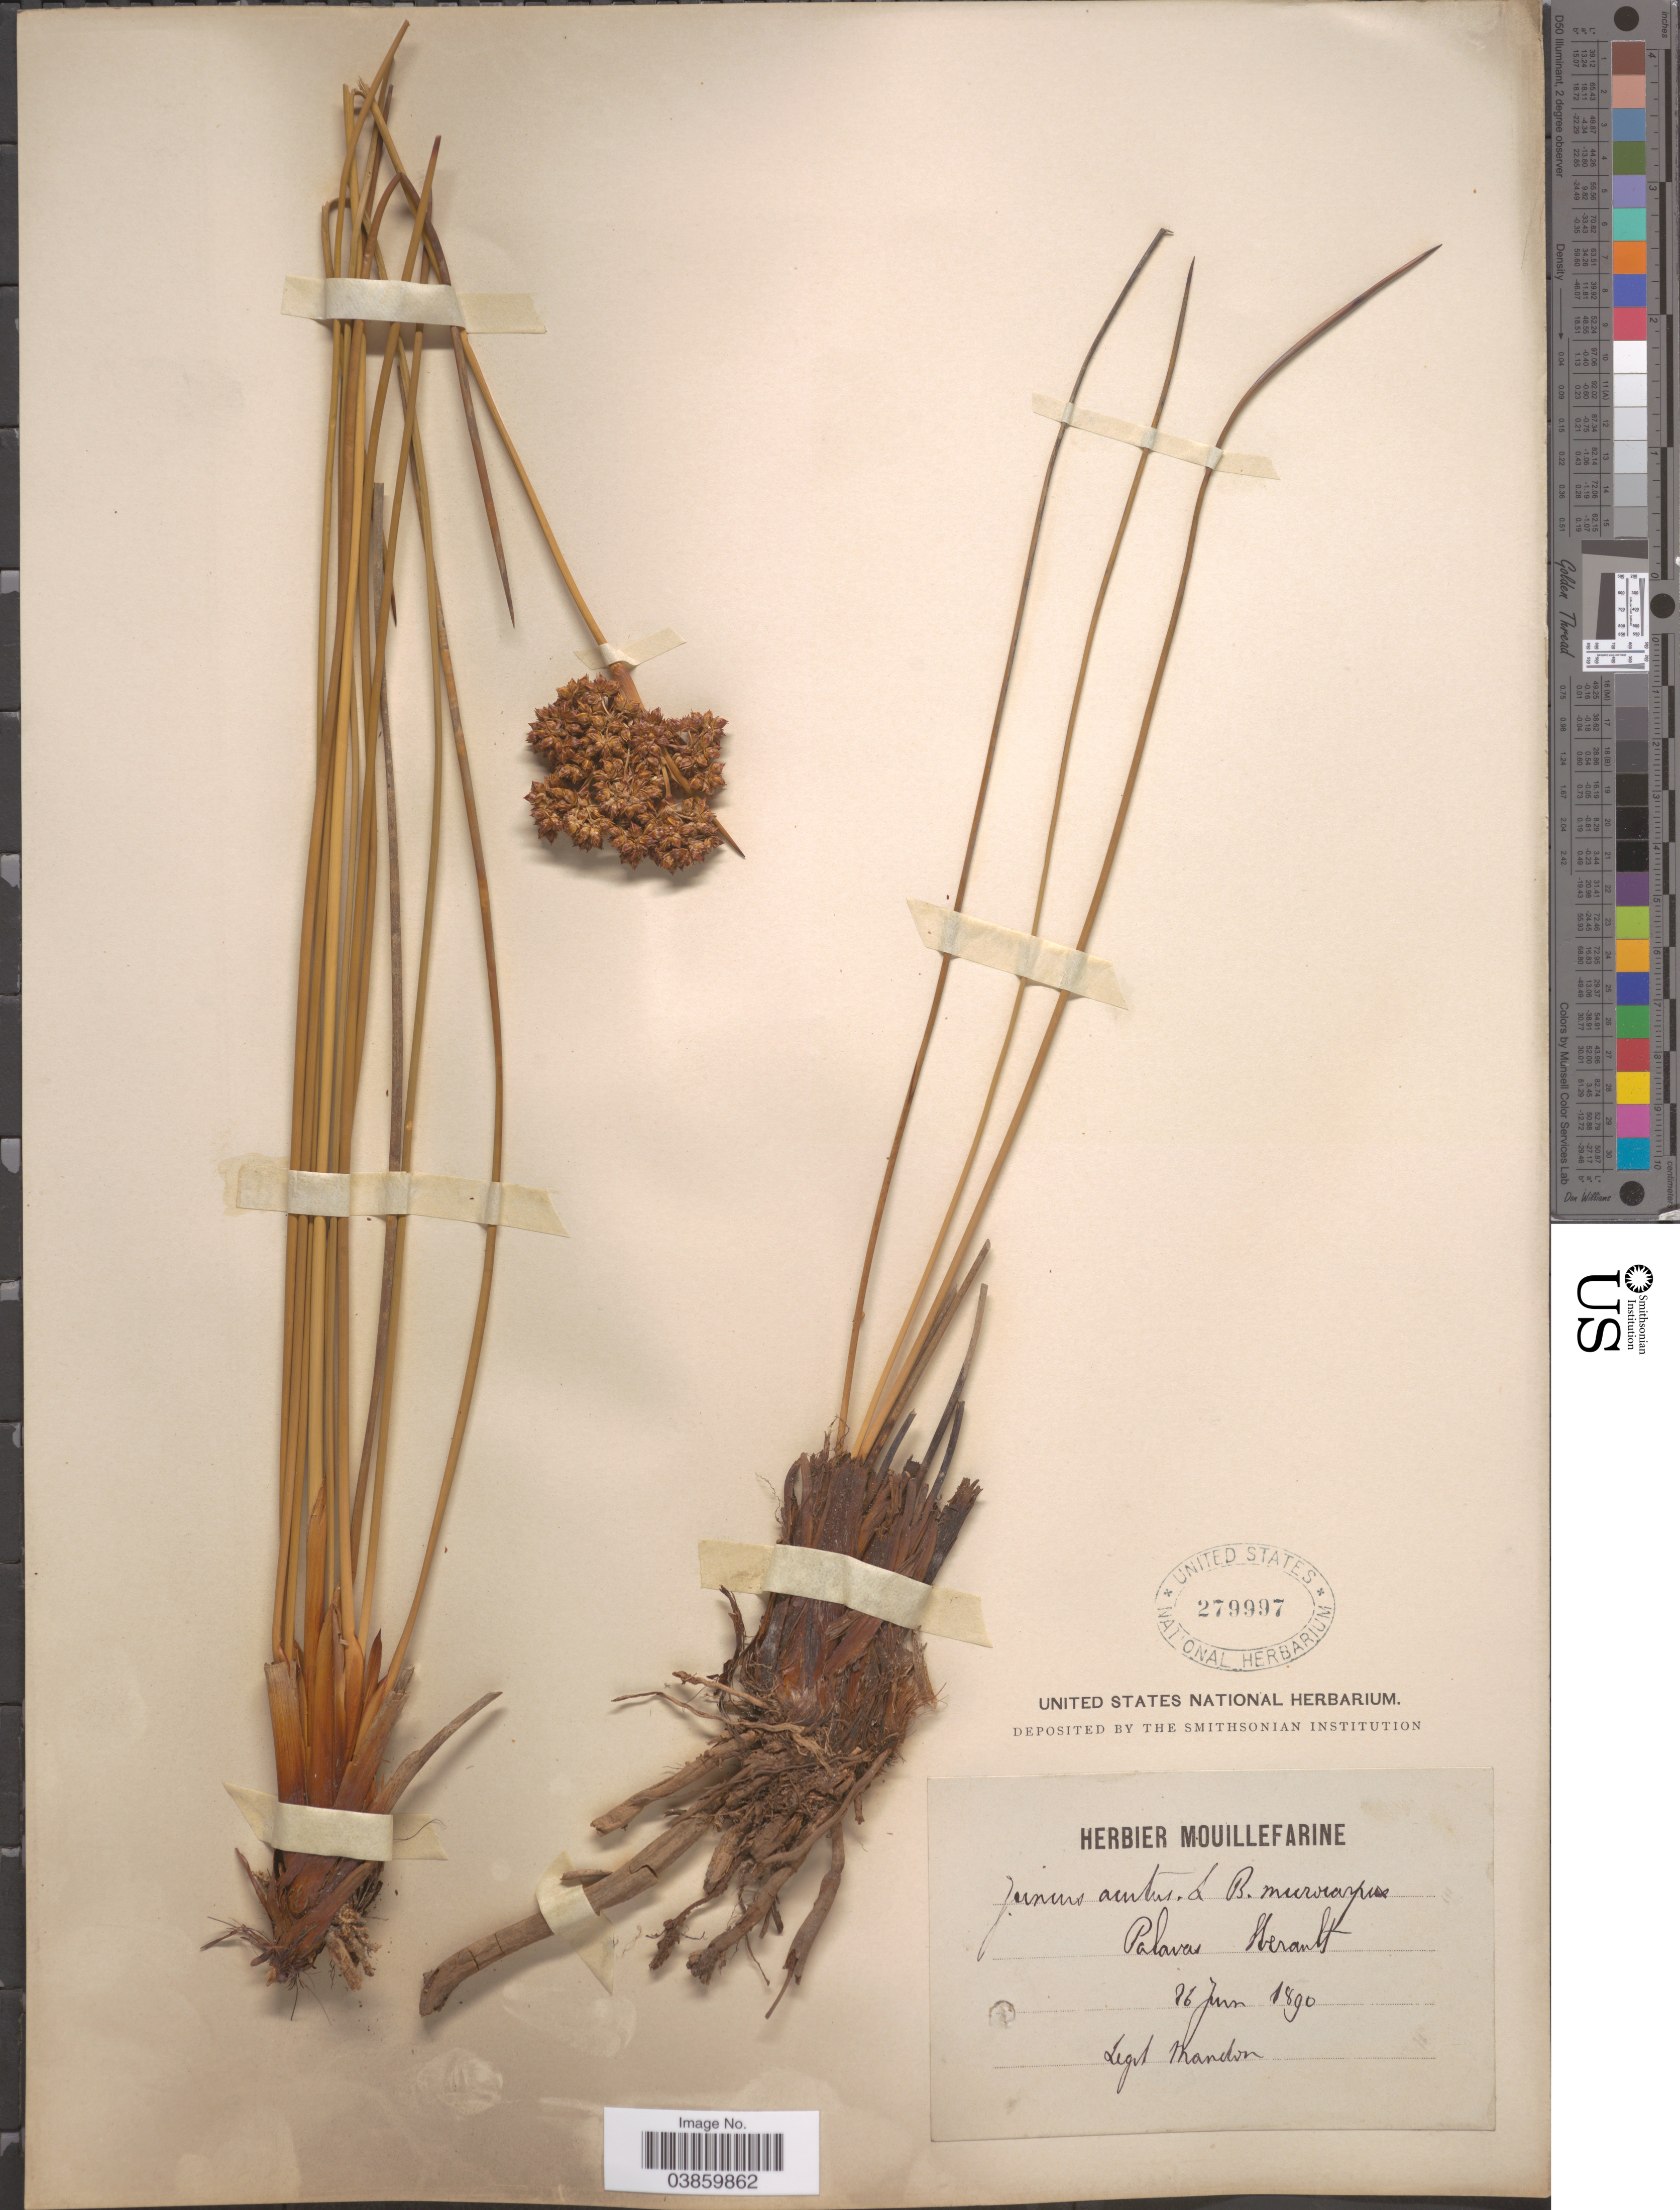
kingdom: Plantae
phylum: Tracheophyta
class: Liliopsida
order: Poales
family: Juncaceae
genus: Juncus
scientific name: Juncus acutus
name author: L.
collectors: Mandon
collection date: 1890-06-26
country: France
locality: Palavas Herault.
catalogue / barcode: US 279997